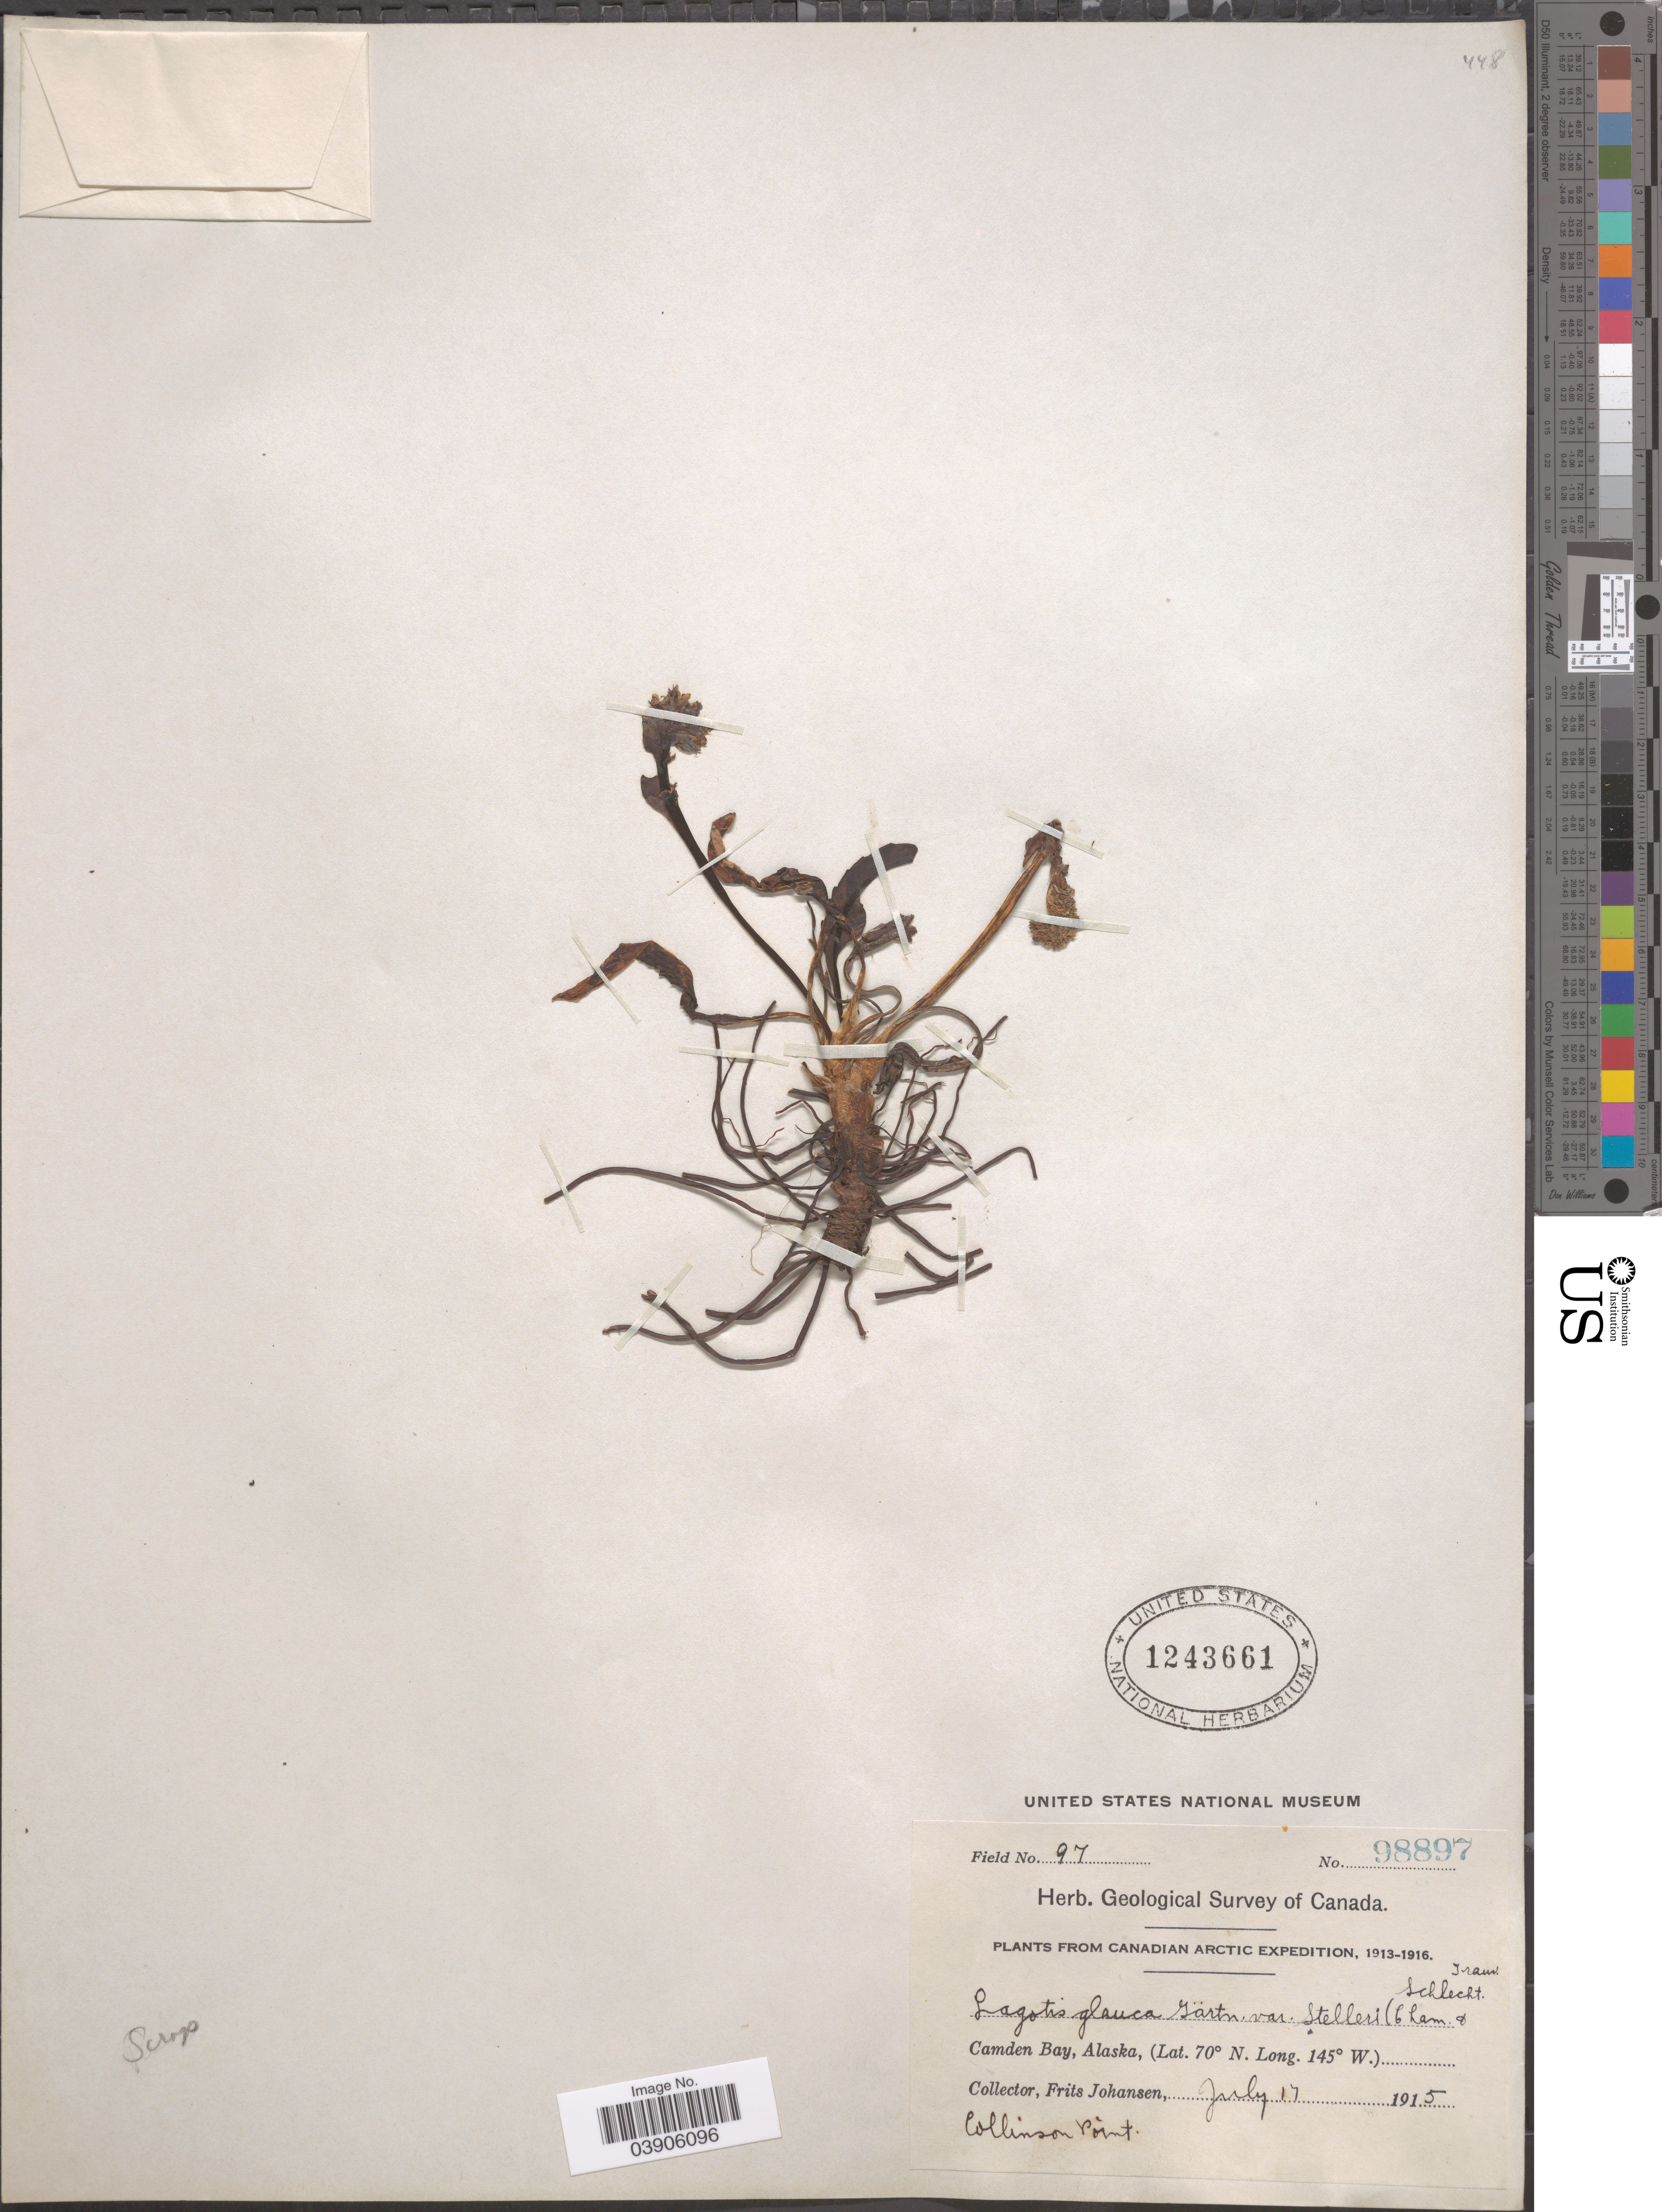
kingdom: Plantae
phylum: Tracheophyta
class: Magnoliopsida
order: Lamiales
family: Plantaginaceae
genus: Lagotis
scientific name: Lagotis glauca var. stelleri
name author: Trautv.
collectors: F. Johansen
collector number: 98897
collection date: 1915-07-17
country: United States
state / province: Alaska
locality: Camden Bay. Collinson Point.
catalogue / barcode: US 1243661